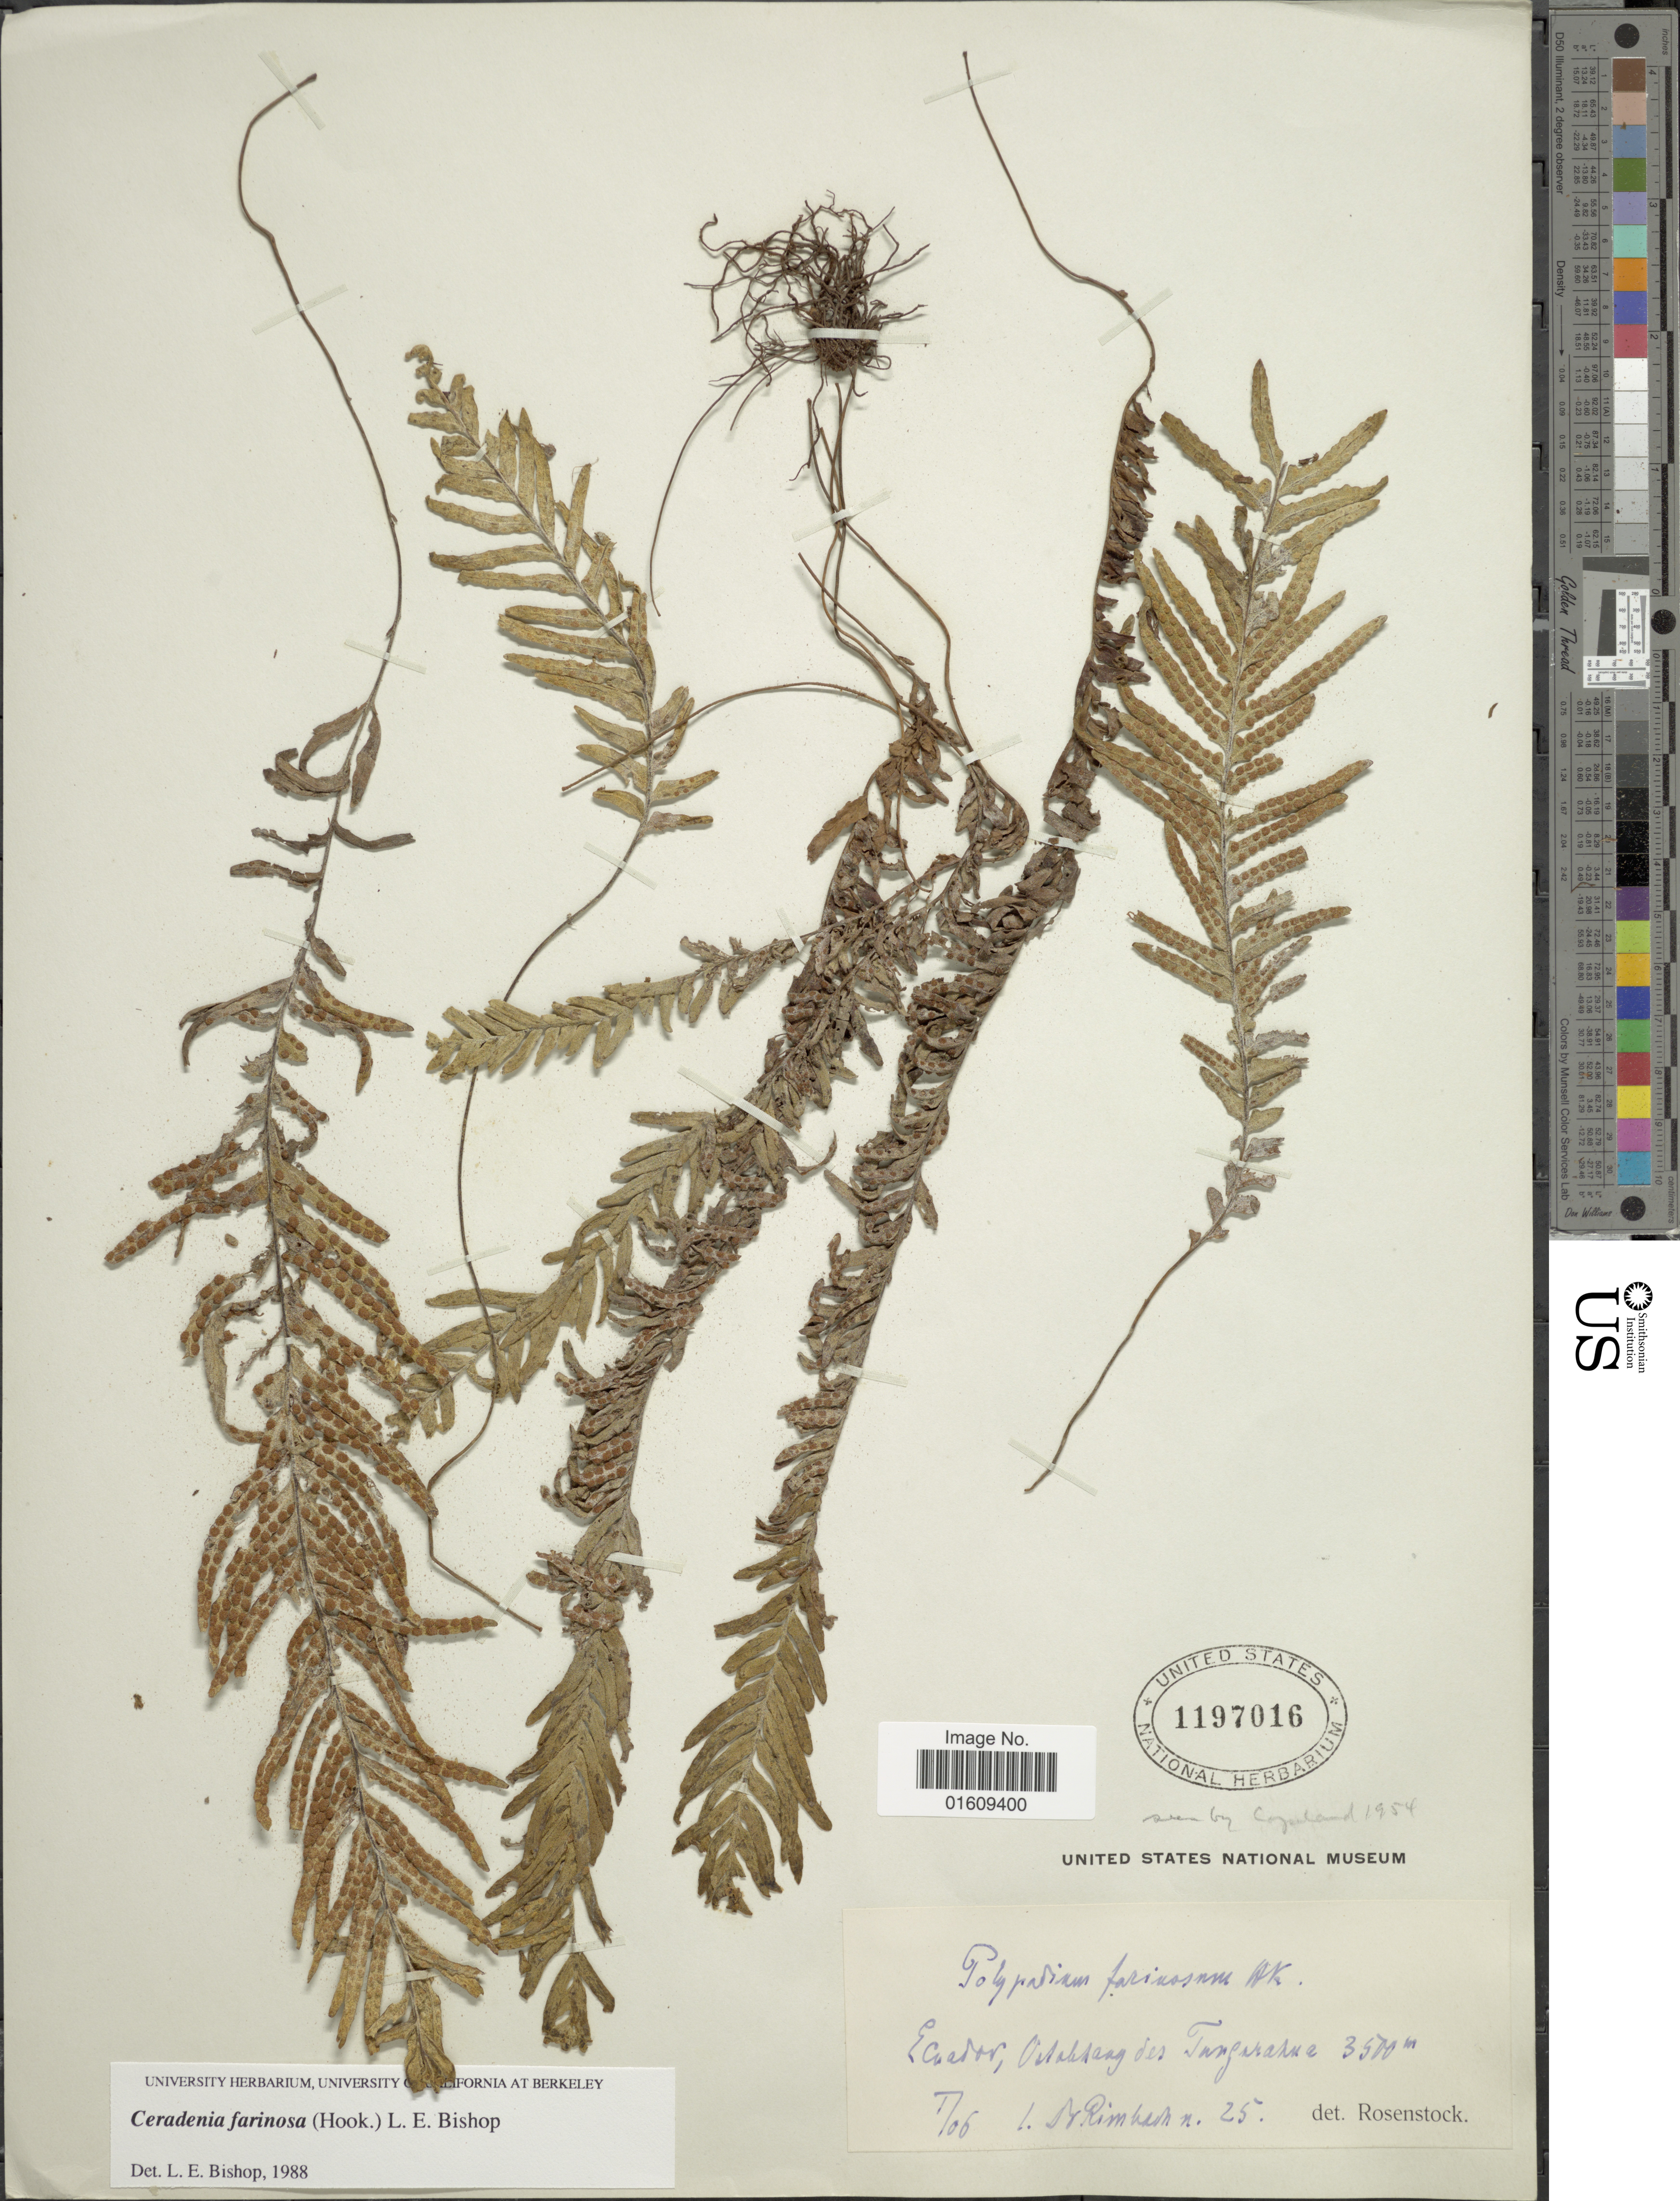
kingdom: Plantae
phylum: Tracheophyta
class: Polypodiopsida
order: Polypodiales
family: Polypodiaceae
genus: Ceradenia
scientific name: Ceradenia farinosa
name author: (Hook.) L.E. Bishop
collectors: Rimbach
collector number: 25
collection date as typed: Transcribed d/m/y: /1/6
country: Ecuador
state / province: Tungurahua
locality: Ecuador, Vitakhang des Tungurahua.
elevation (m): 3500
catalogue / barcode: US 1197016